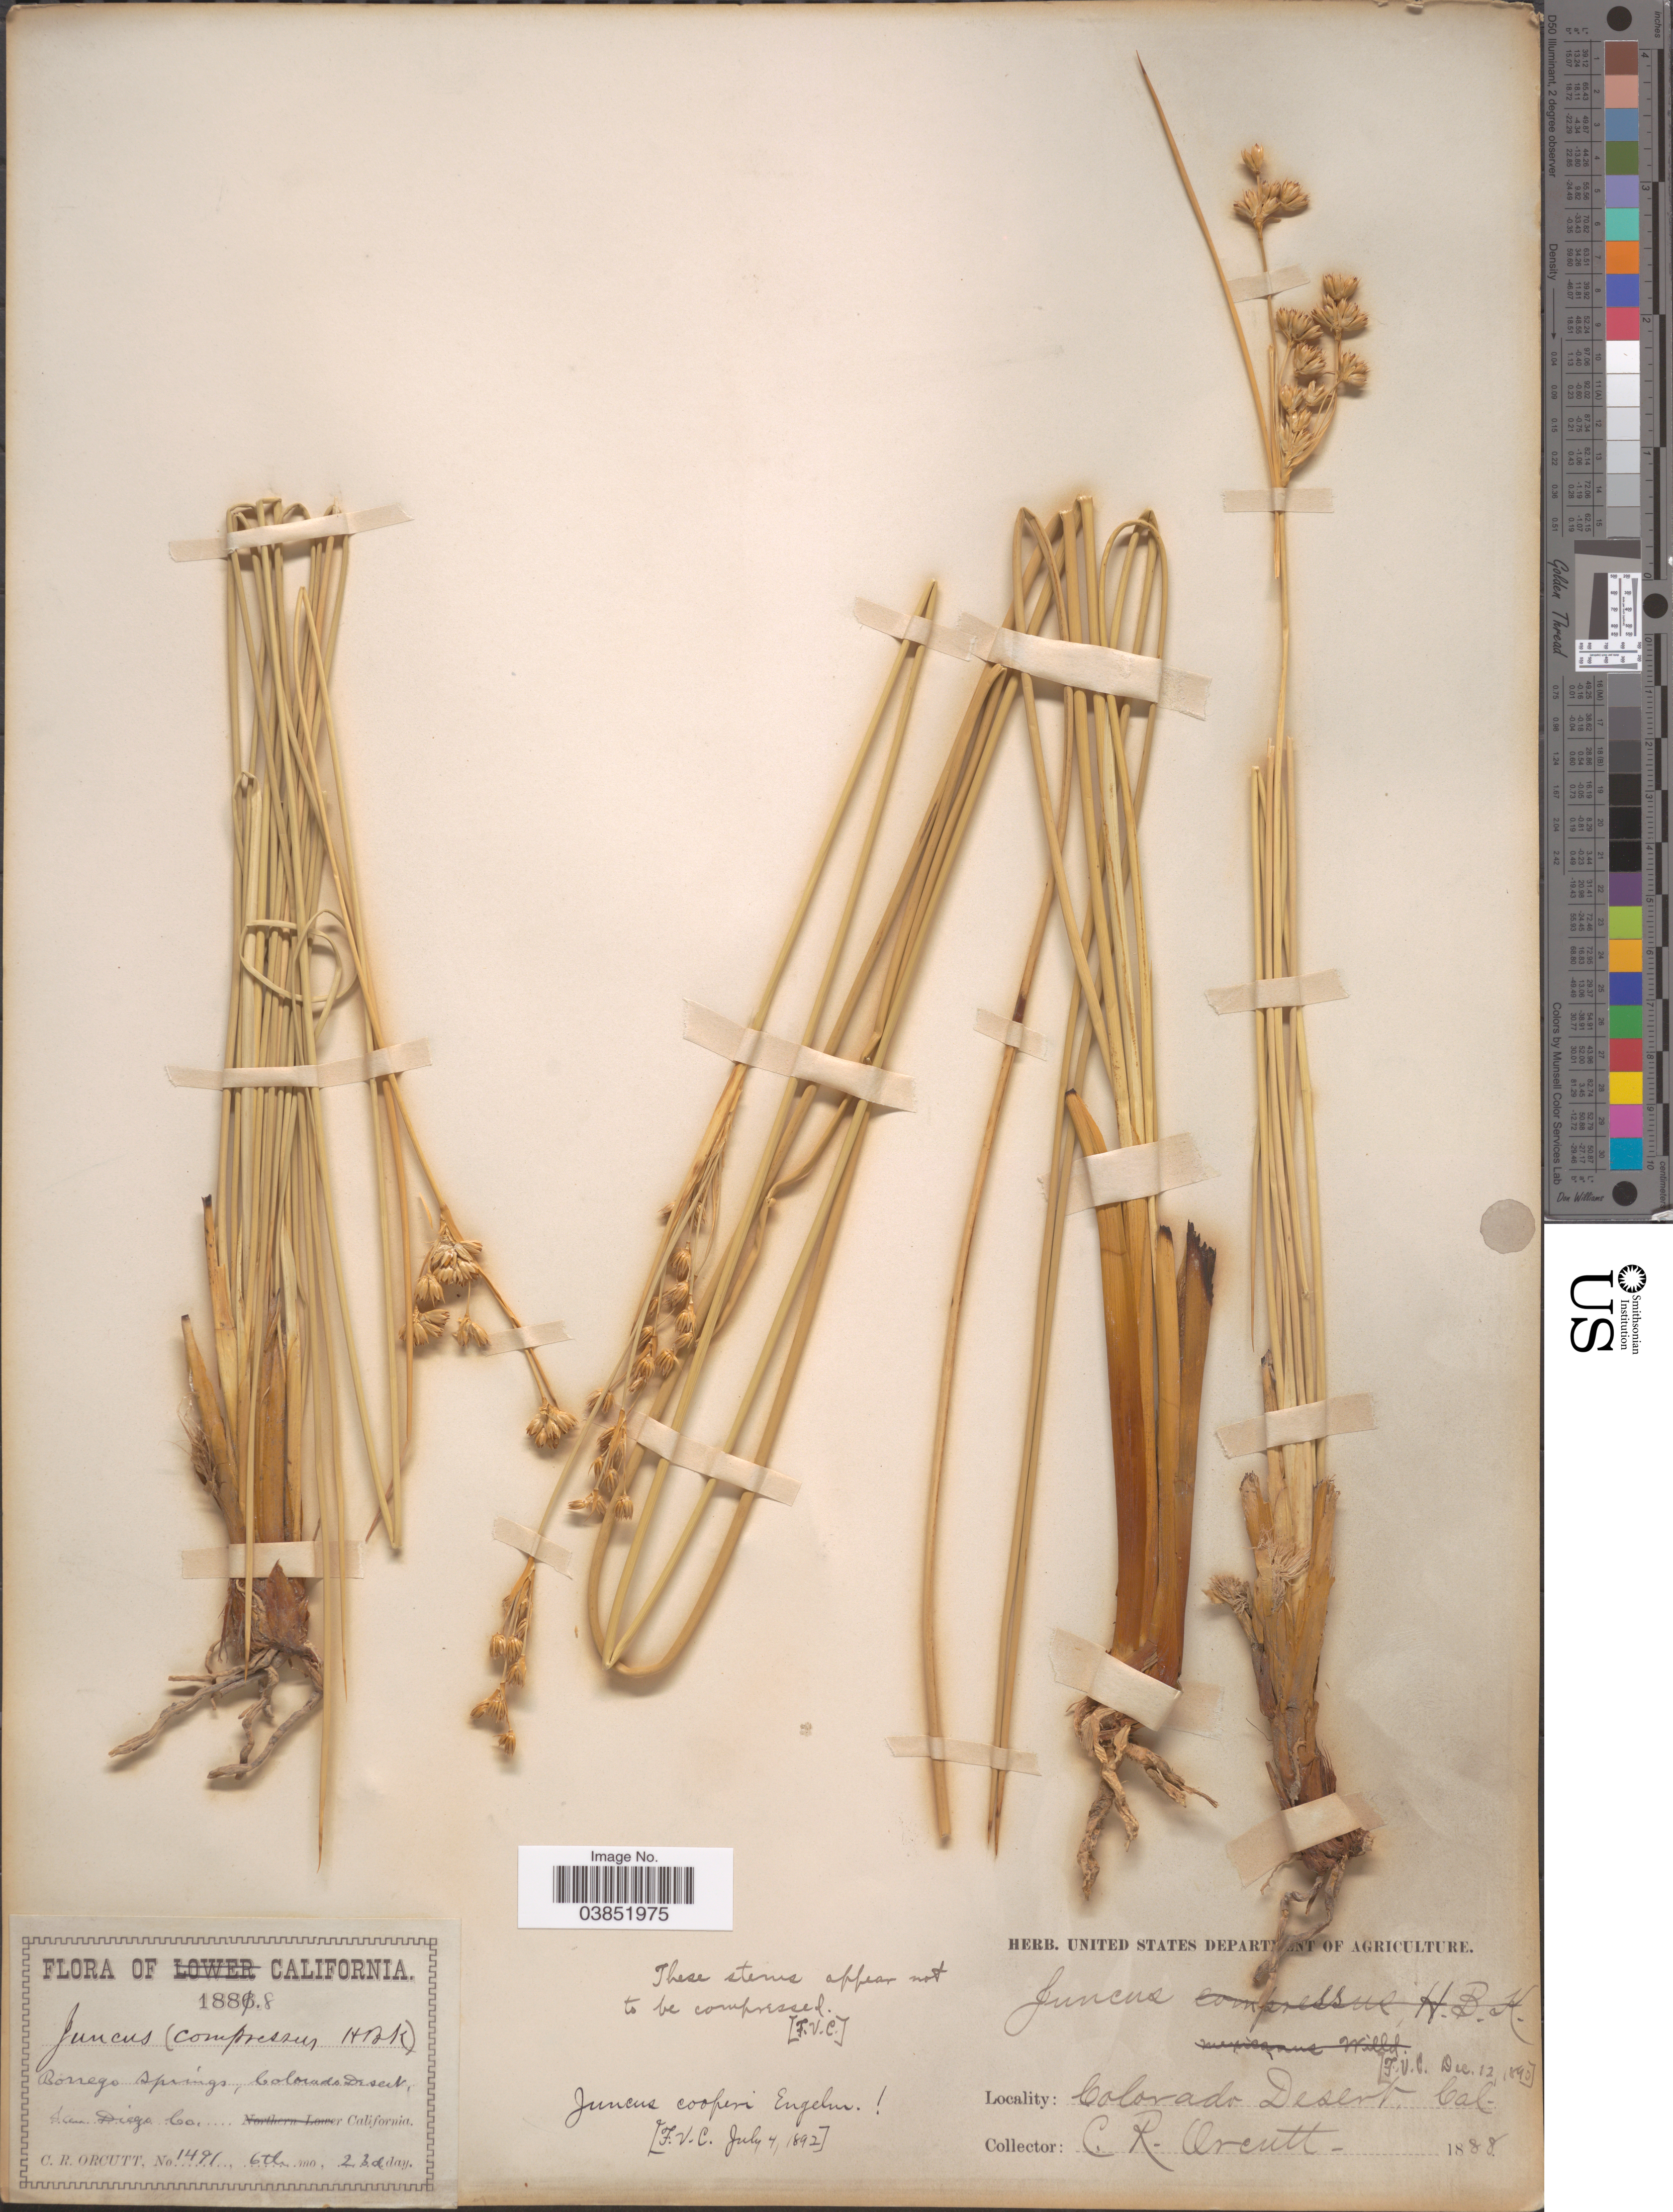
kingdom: Plantae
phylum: Tracheophyta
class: Liliopsida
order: Poales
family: Juncaceae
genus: Juncus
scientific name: Juncus cooperi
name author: Engelm.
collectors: C. R. Orcutt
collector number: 1491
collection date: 1888-06-23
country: United States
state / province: California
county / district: San Diego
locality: Colorado Desert. Bonego Springs. San Diego Co.